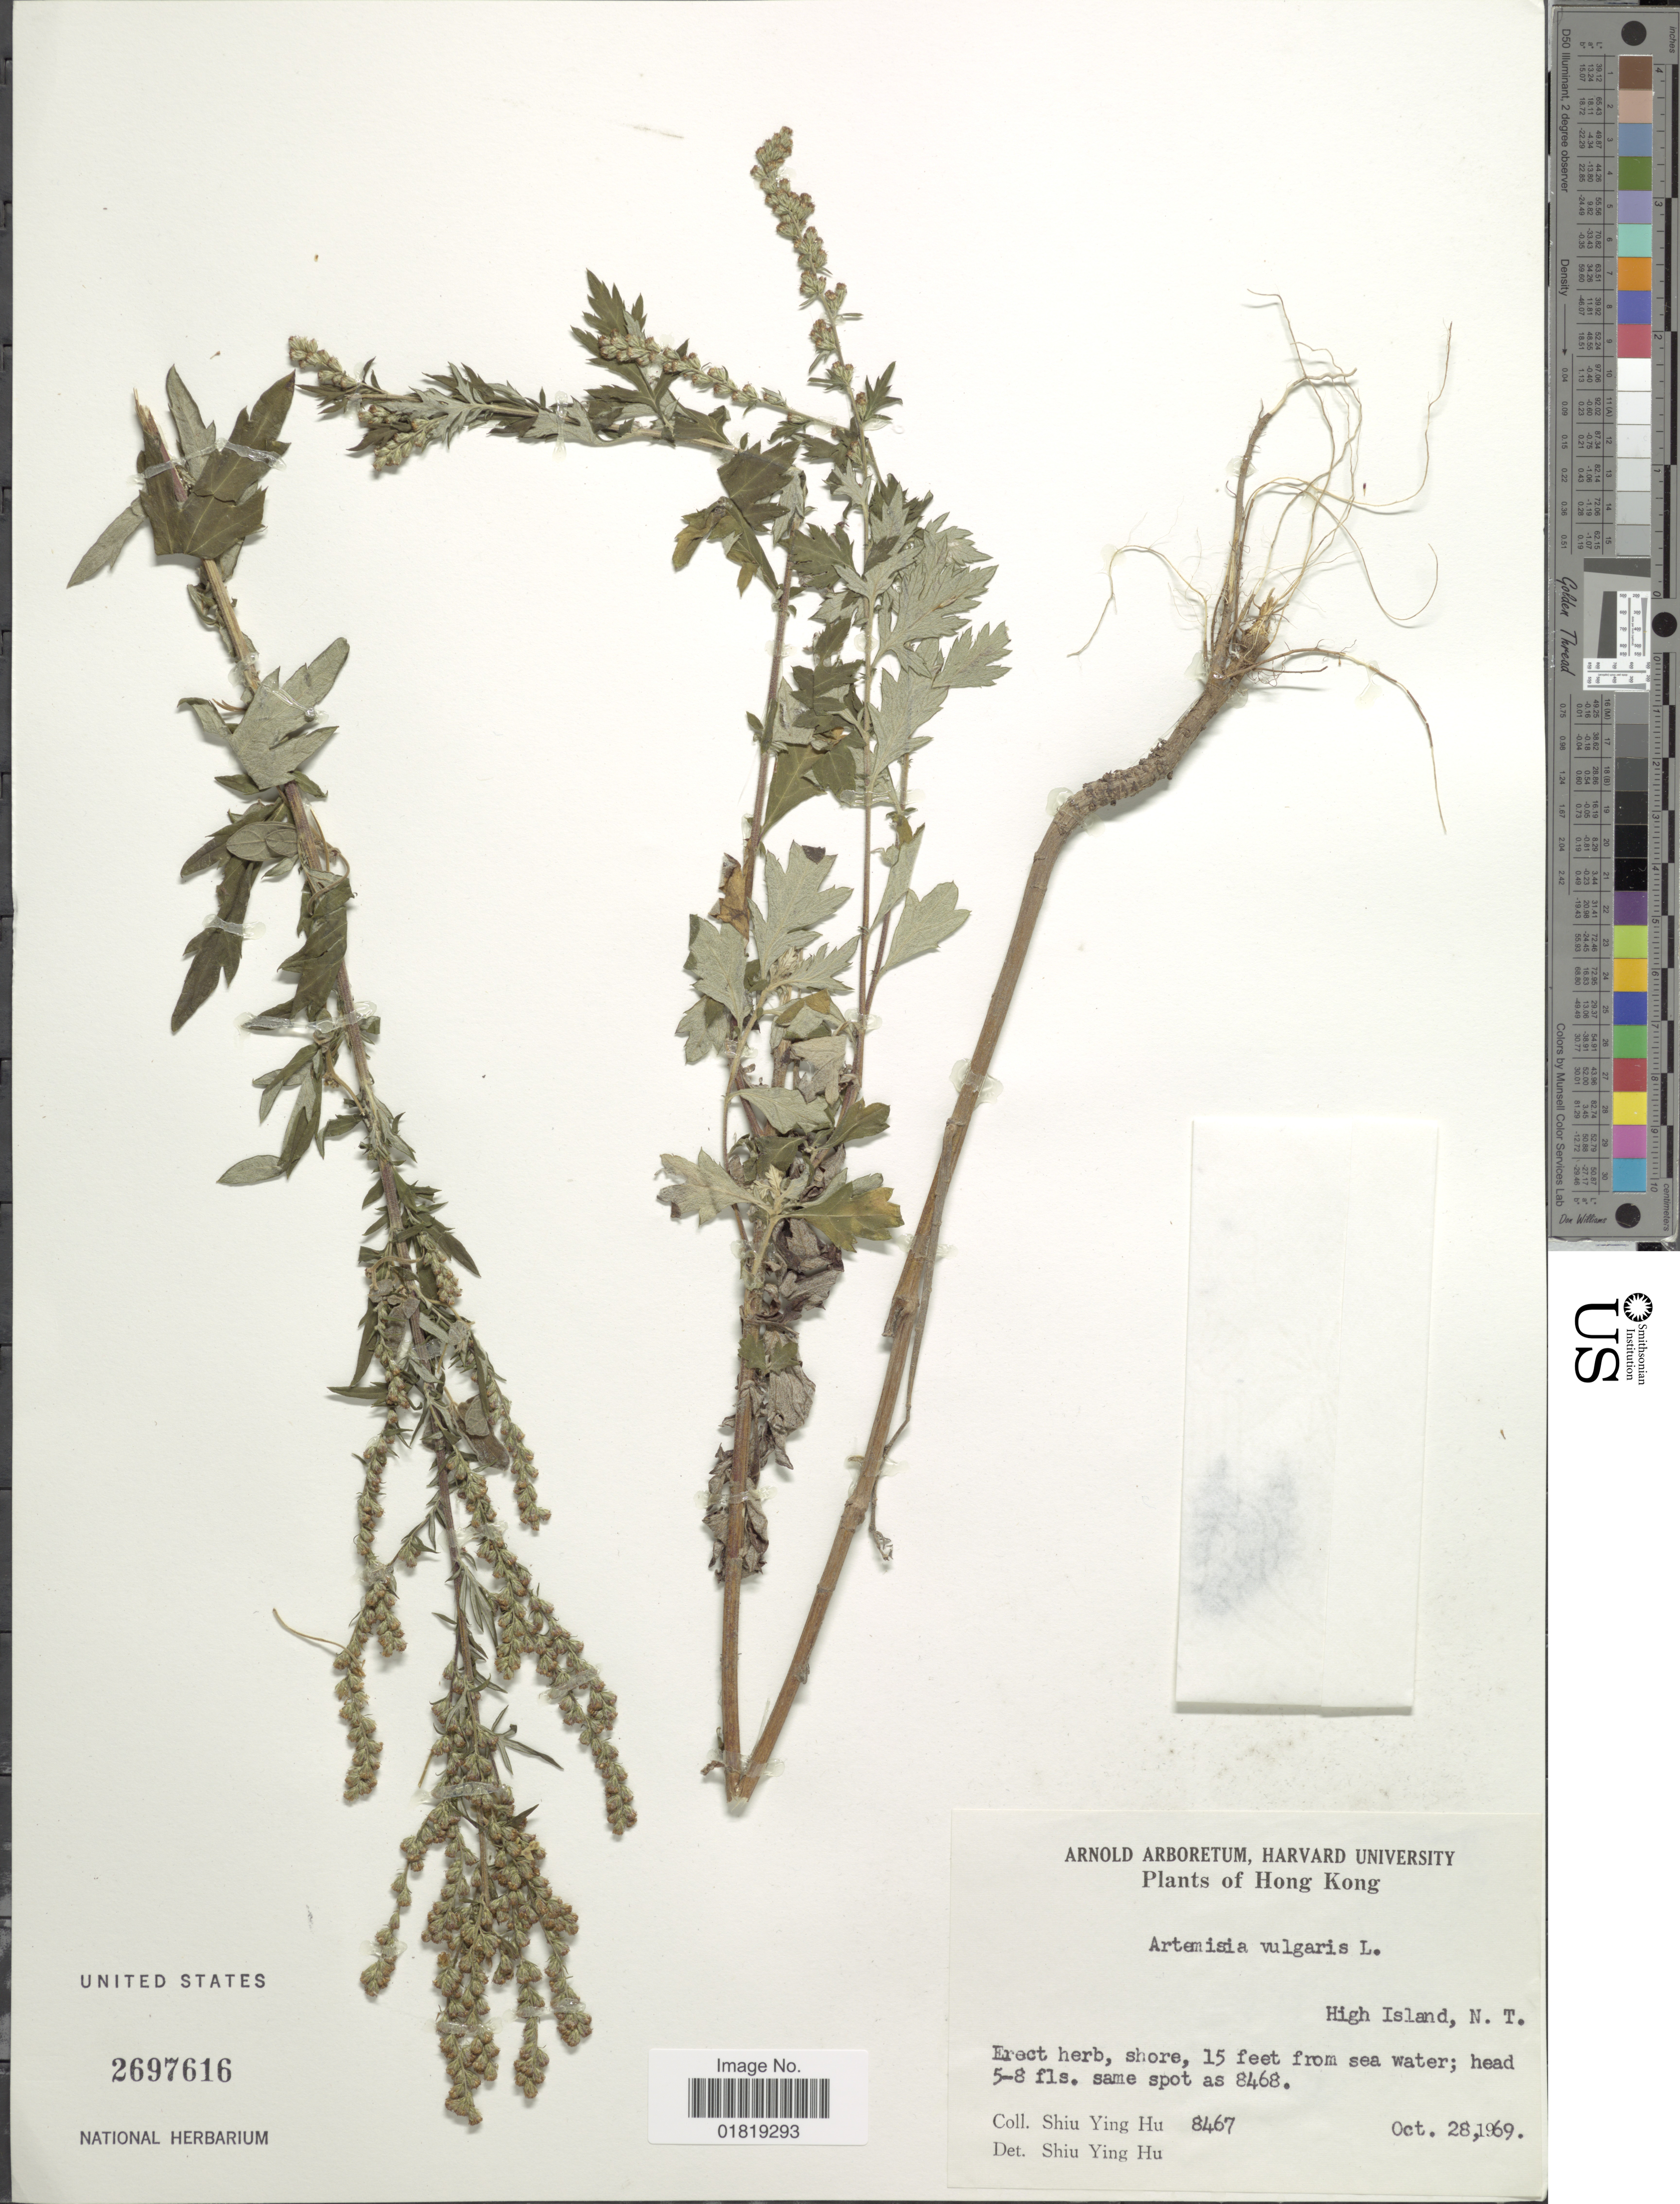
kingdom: Plantae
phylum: Tracheophyta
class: Magnoliopsida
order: Asterales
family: Asteraceae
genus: Artemisia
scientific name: Artemisia vulgaris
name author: L.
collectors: S. Y. Hu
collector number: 8467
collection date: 1969-10-28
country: China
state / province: Hong Kong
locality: High Island, N. T.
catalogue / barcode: US 2697616